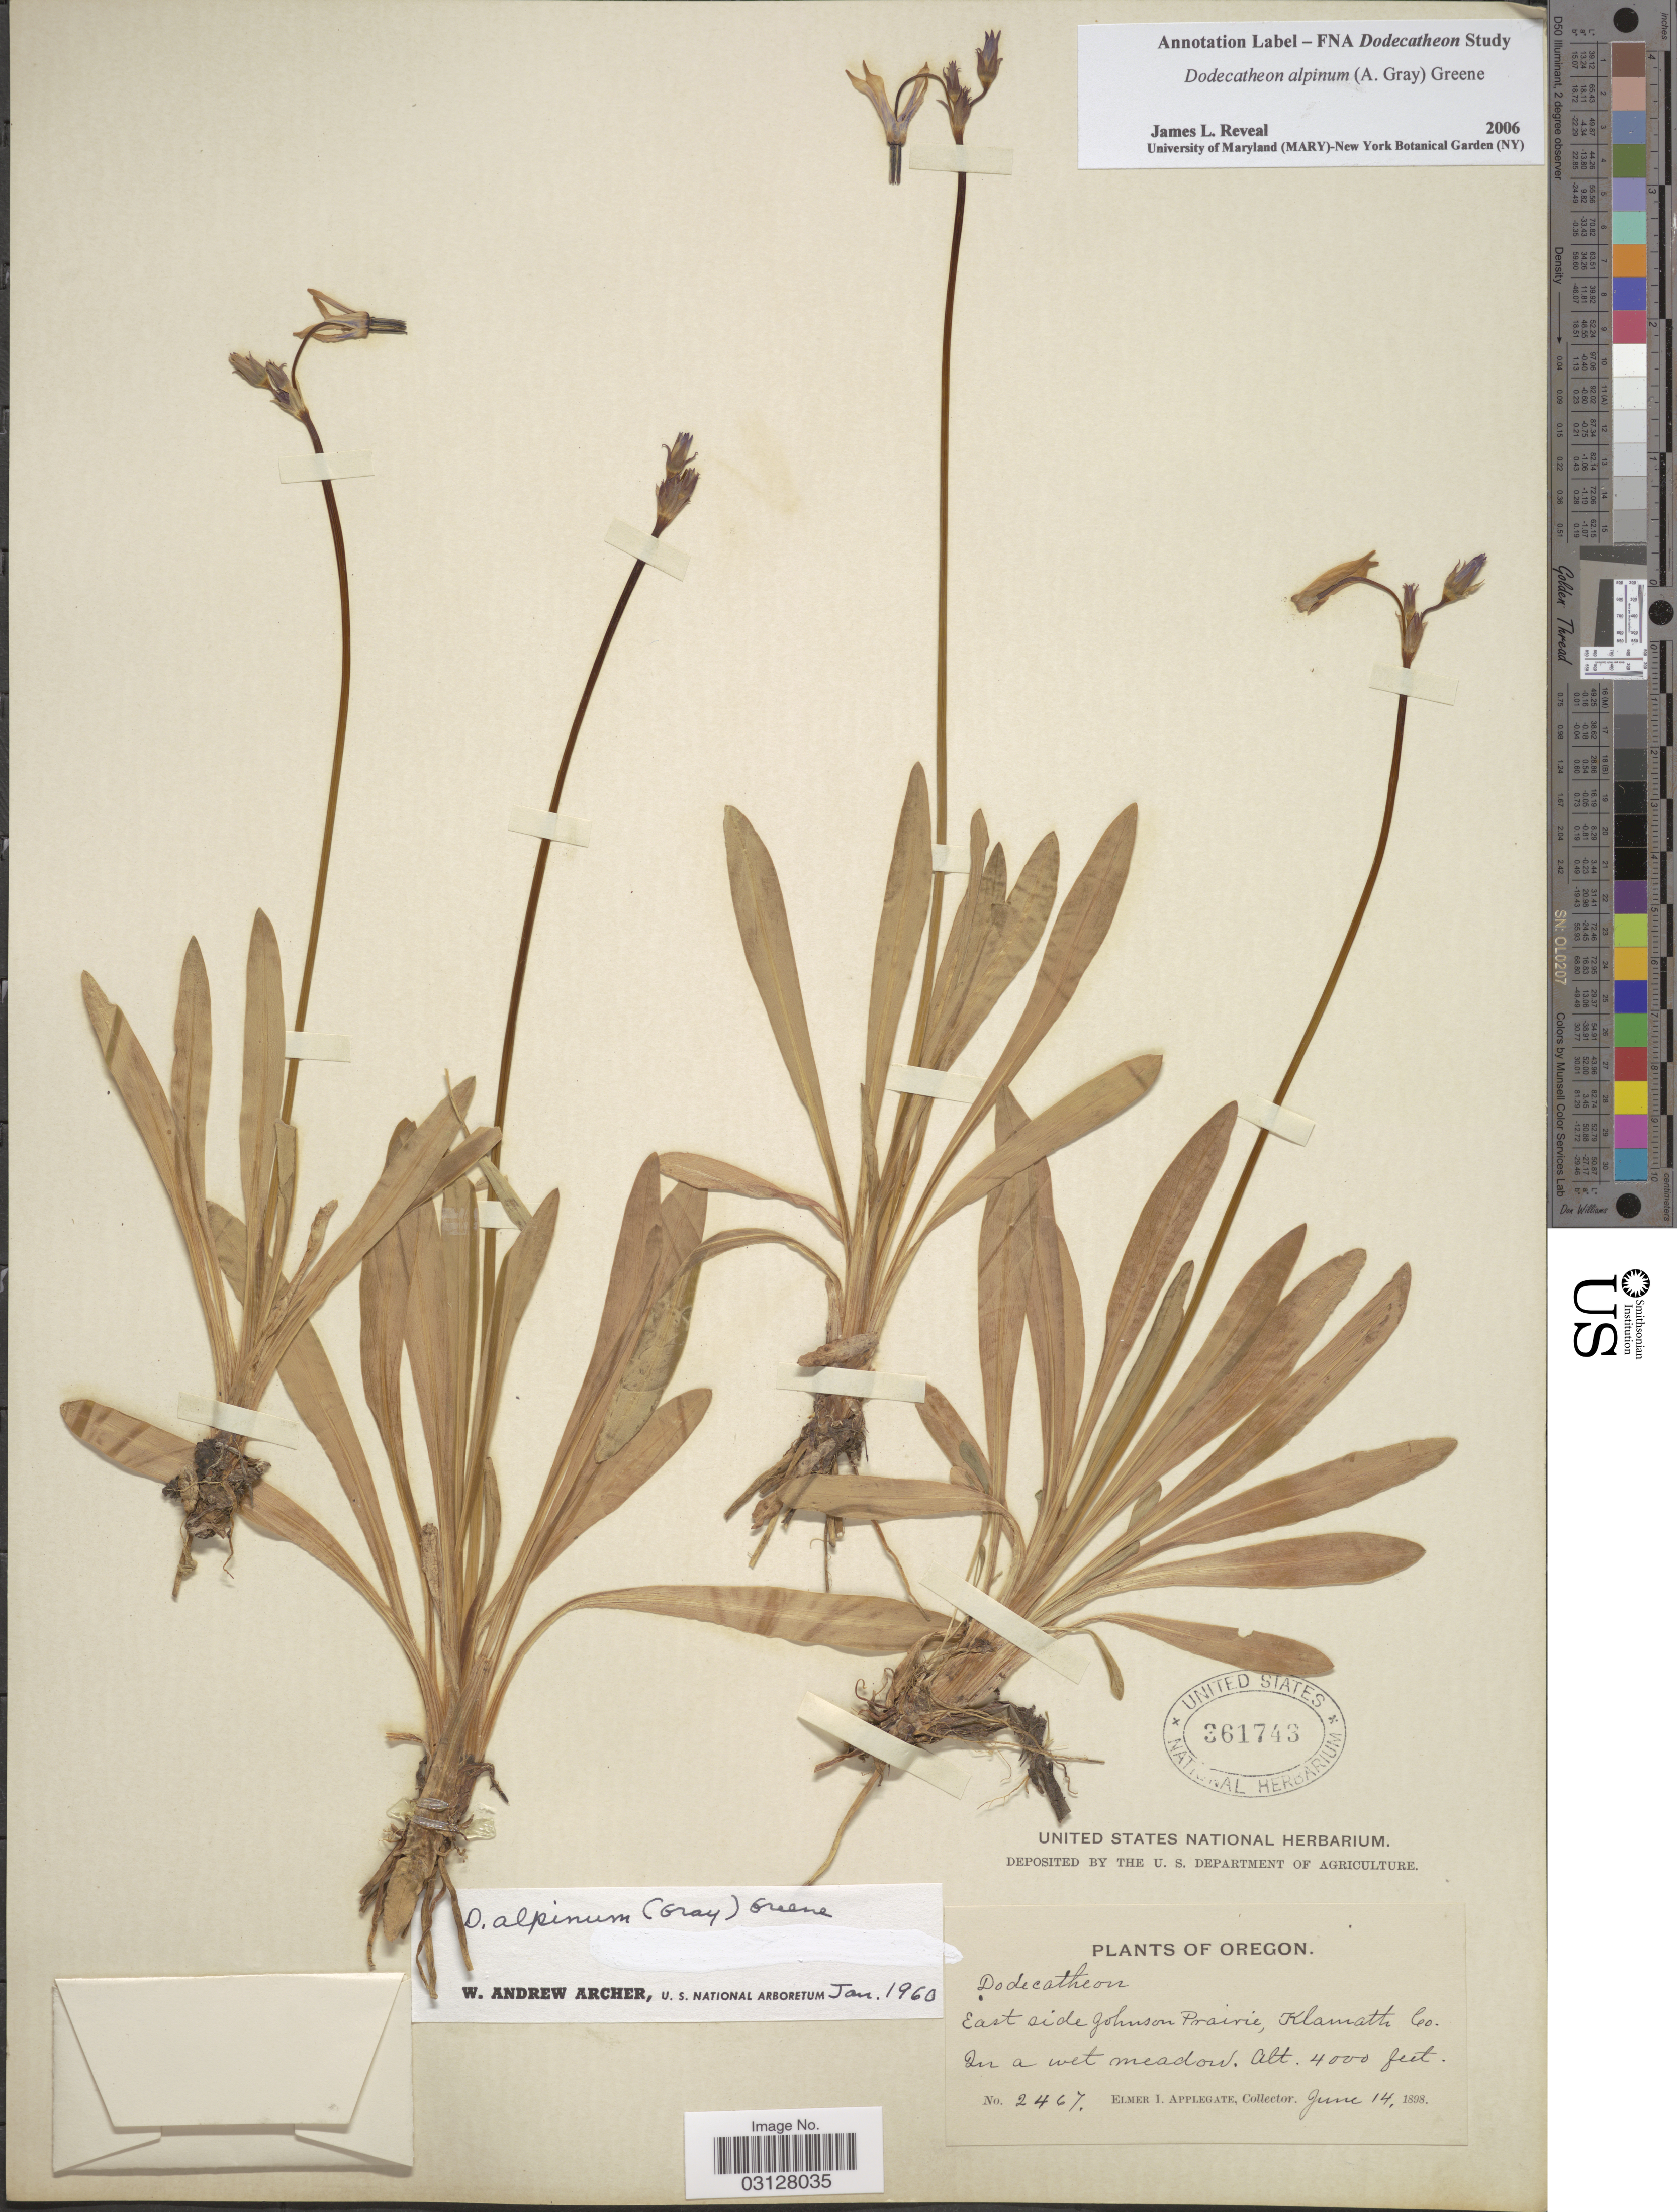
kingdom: Plantae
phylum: Tracheophyta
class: Magnoliopsida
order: Ericales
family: Primulaceae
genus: Dodecatheon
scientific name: Dodecatheon alpinum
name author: (A. Gray) Greene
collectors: E. I. Applegate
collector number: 2467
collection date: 1898-06-14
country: United States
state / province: Oregon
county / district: Klamath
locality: East side Johnson Prairie, Klamath Co.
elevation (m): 1219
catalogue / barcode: US 361743